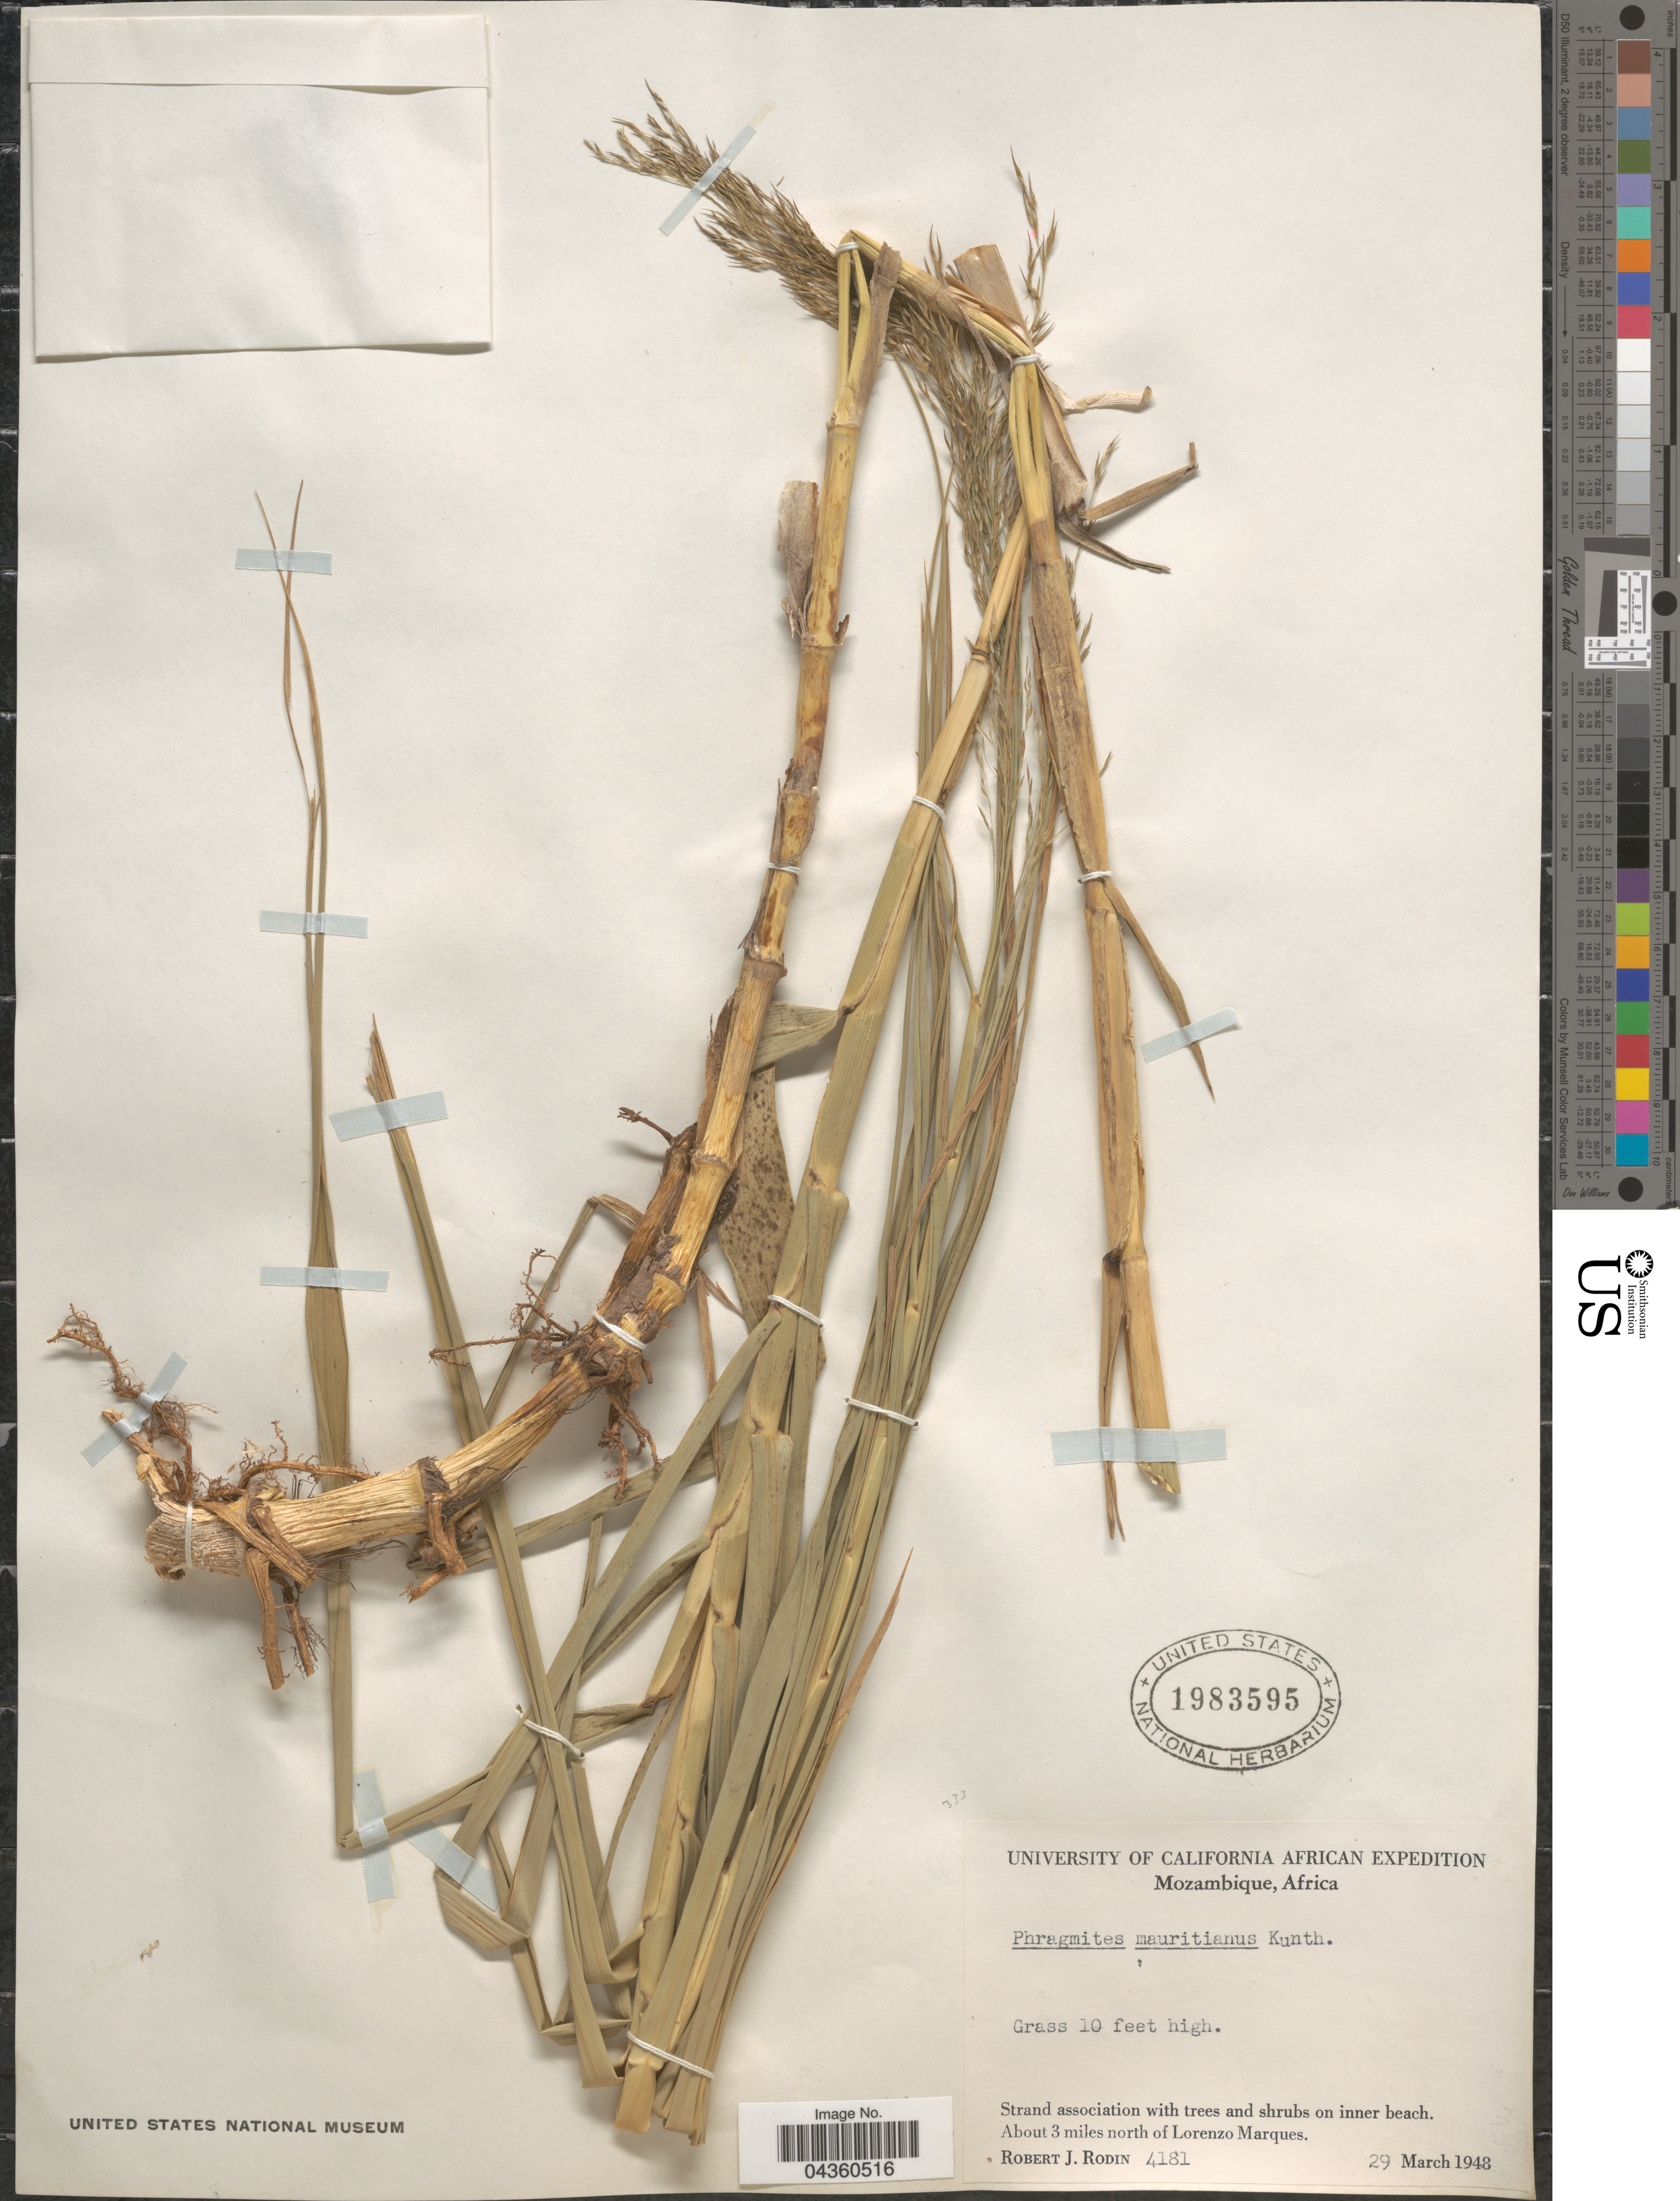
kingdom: Plantae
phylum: Tracheophyta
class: Liliopsida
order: Poales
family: Poaceae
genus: Phragmites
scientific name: Phragmites mauritianus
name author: Kunth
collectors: R. J. Rodin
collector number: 4181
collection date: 1948-03-29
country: Mozambique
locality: University of California African Expedition. About 3 miles north of Lorenzo Marques.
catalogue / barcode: US 1983595